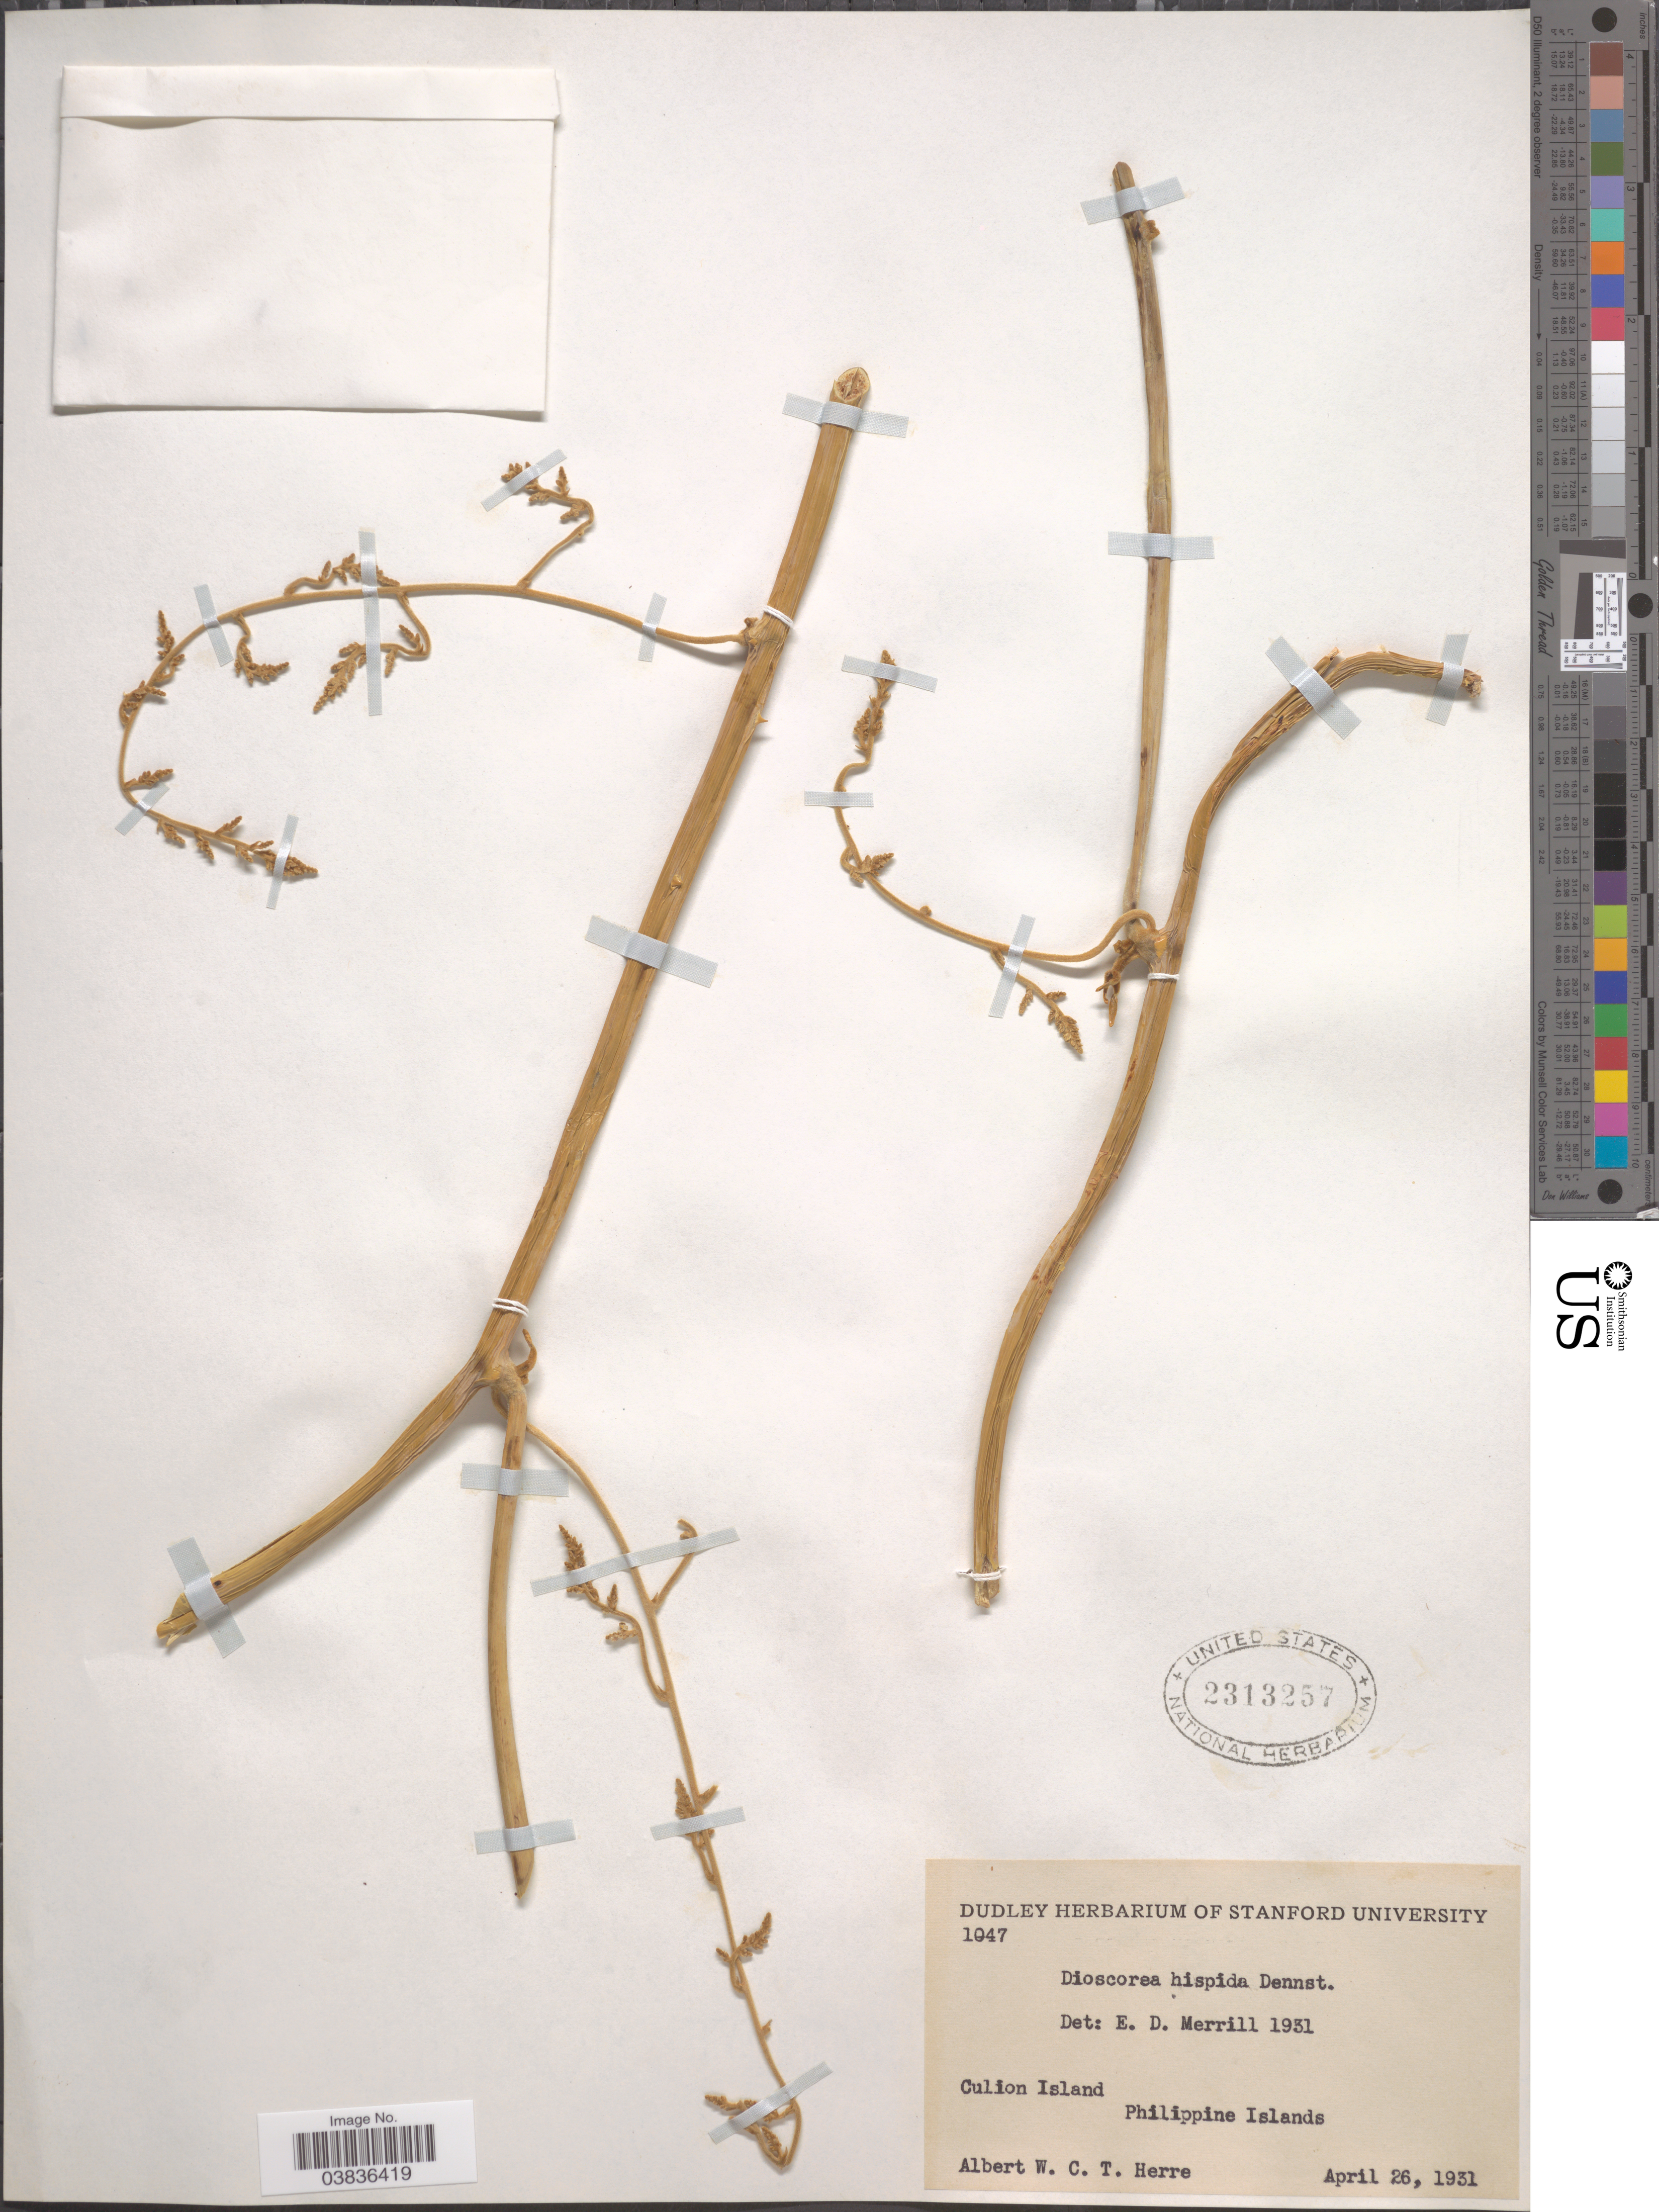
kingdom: Plantae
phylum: Tracheophyta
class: Liliopsida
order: Dioscoreales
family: Dioscoreaceae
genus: Dioscorea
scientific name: Dioscorea hispida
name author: Dennst.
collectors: A. W. Herre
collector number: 1047*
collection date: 1931-04-26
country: Philippines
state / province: Mimaropa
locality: Culion Island. Philippine Islands.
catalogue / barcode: US 2313257